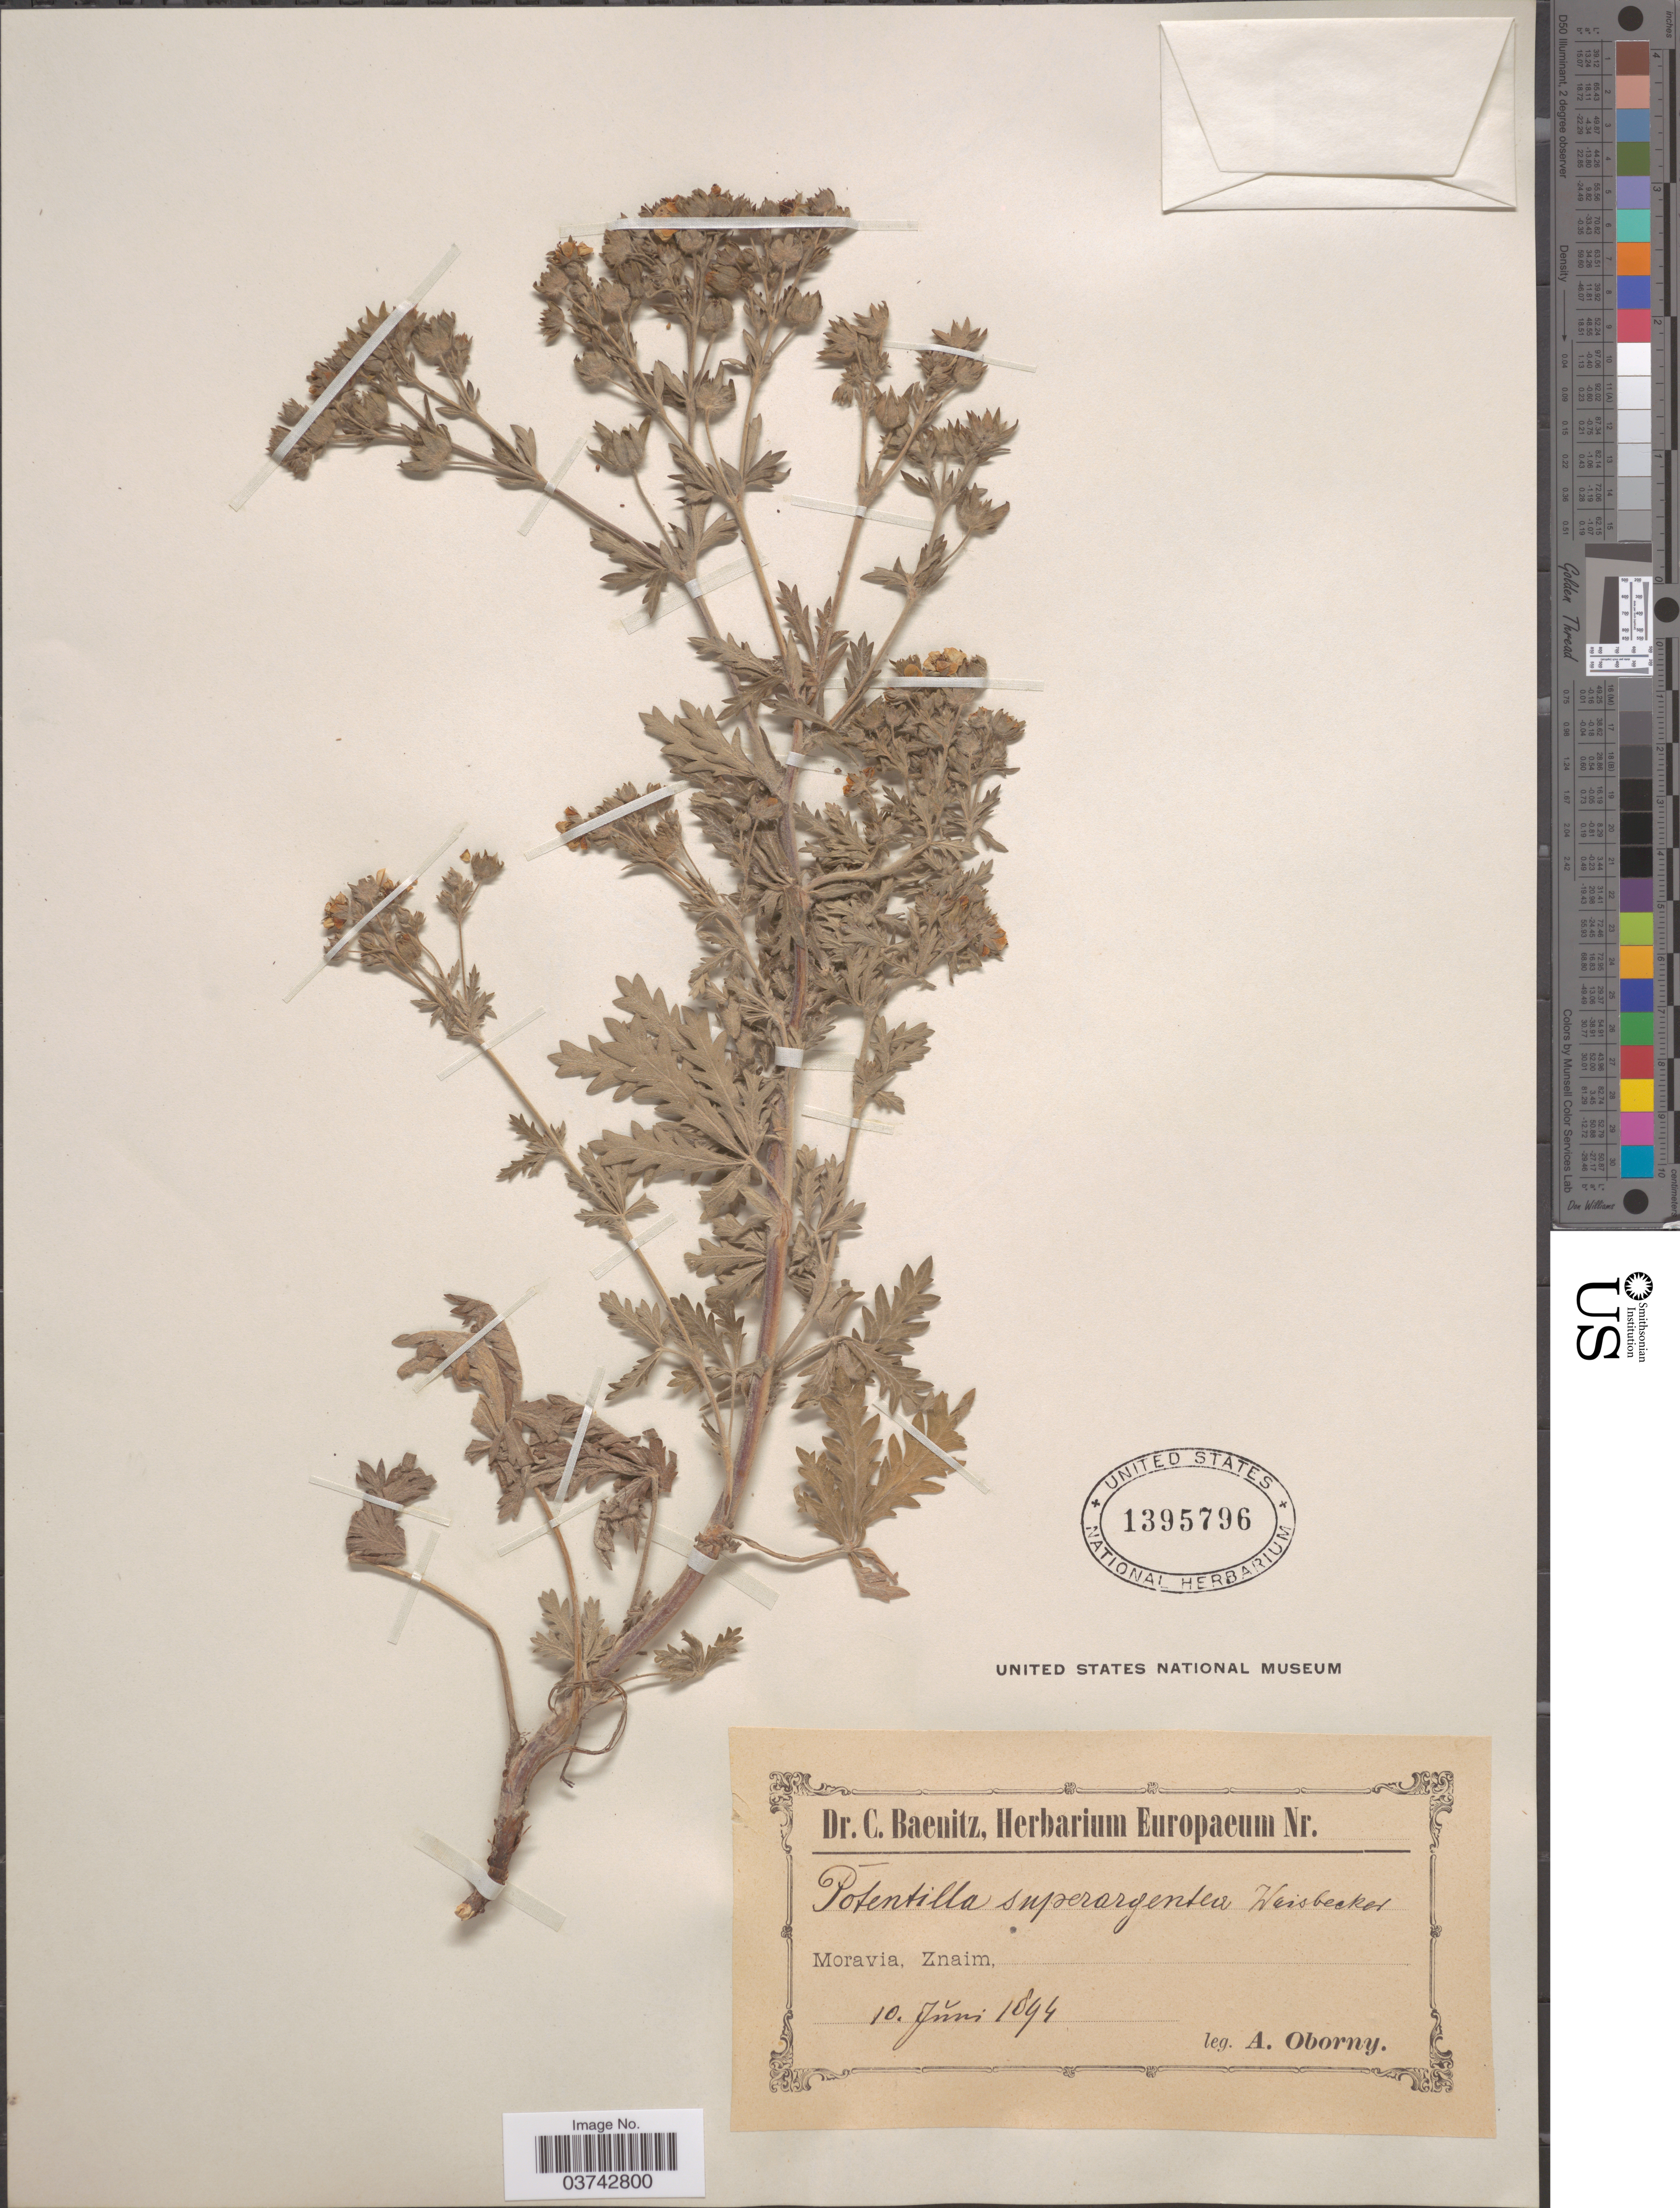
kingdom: Plantae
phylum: Tracheophyta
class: Magnoliopsida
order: Rosales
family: Rosaceae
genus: Potentilla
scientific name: Potentilla superargentea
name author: Waisb.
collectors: A. Oborny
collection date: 1894-06-10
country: Czechia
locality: Moravia, Znaim.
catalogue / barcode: US 1395796